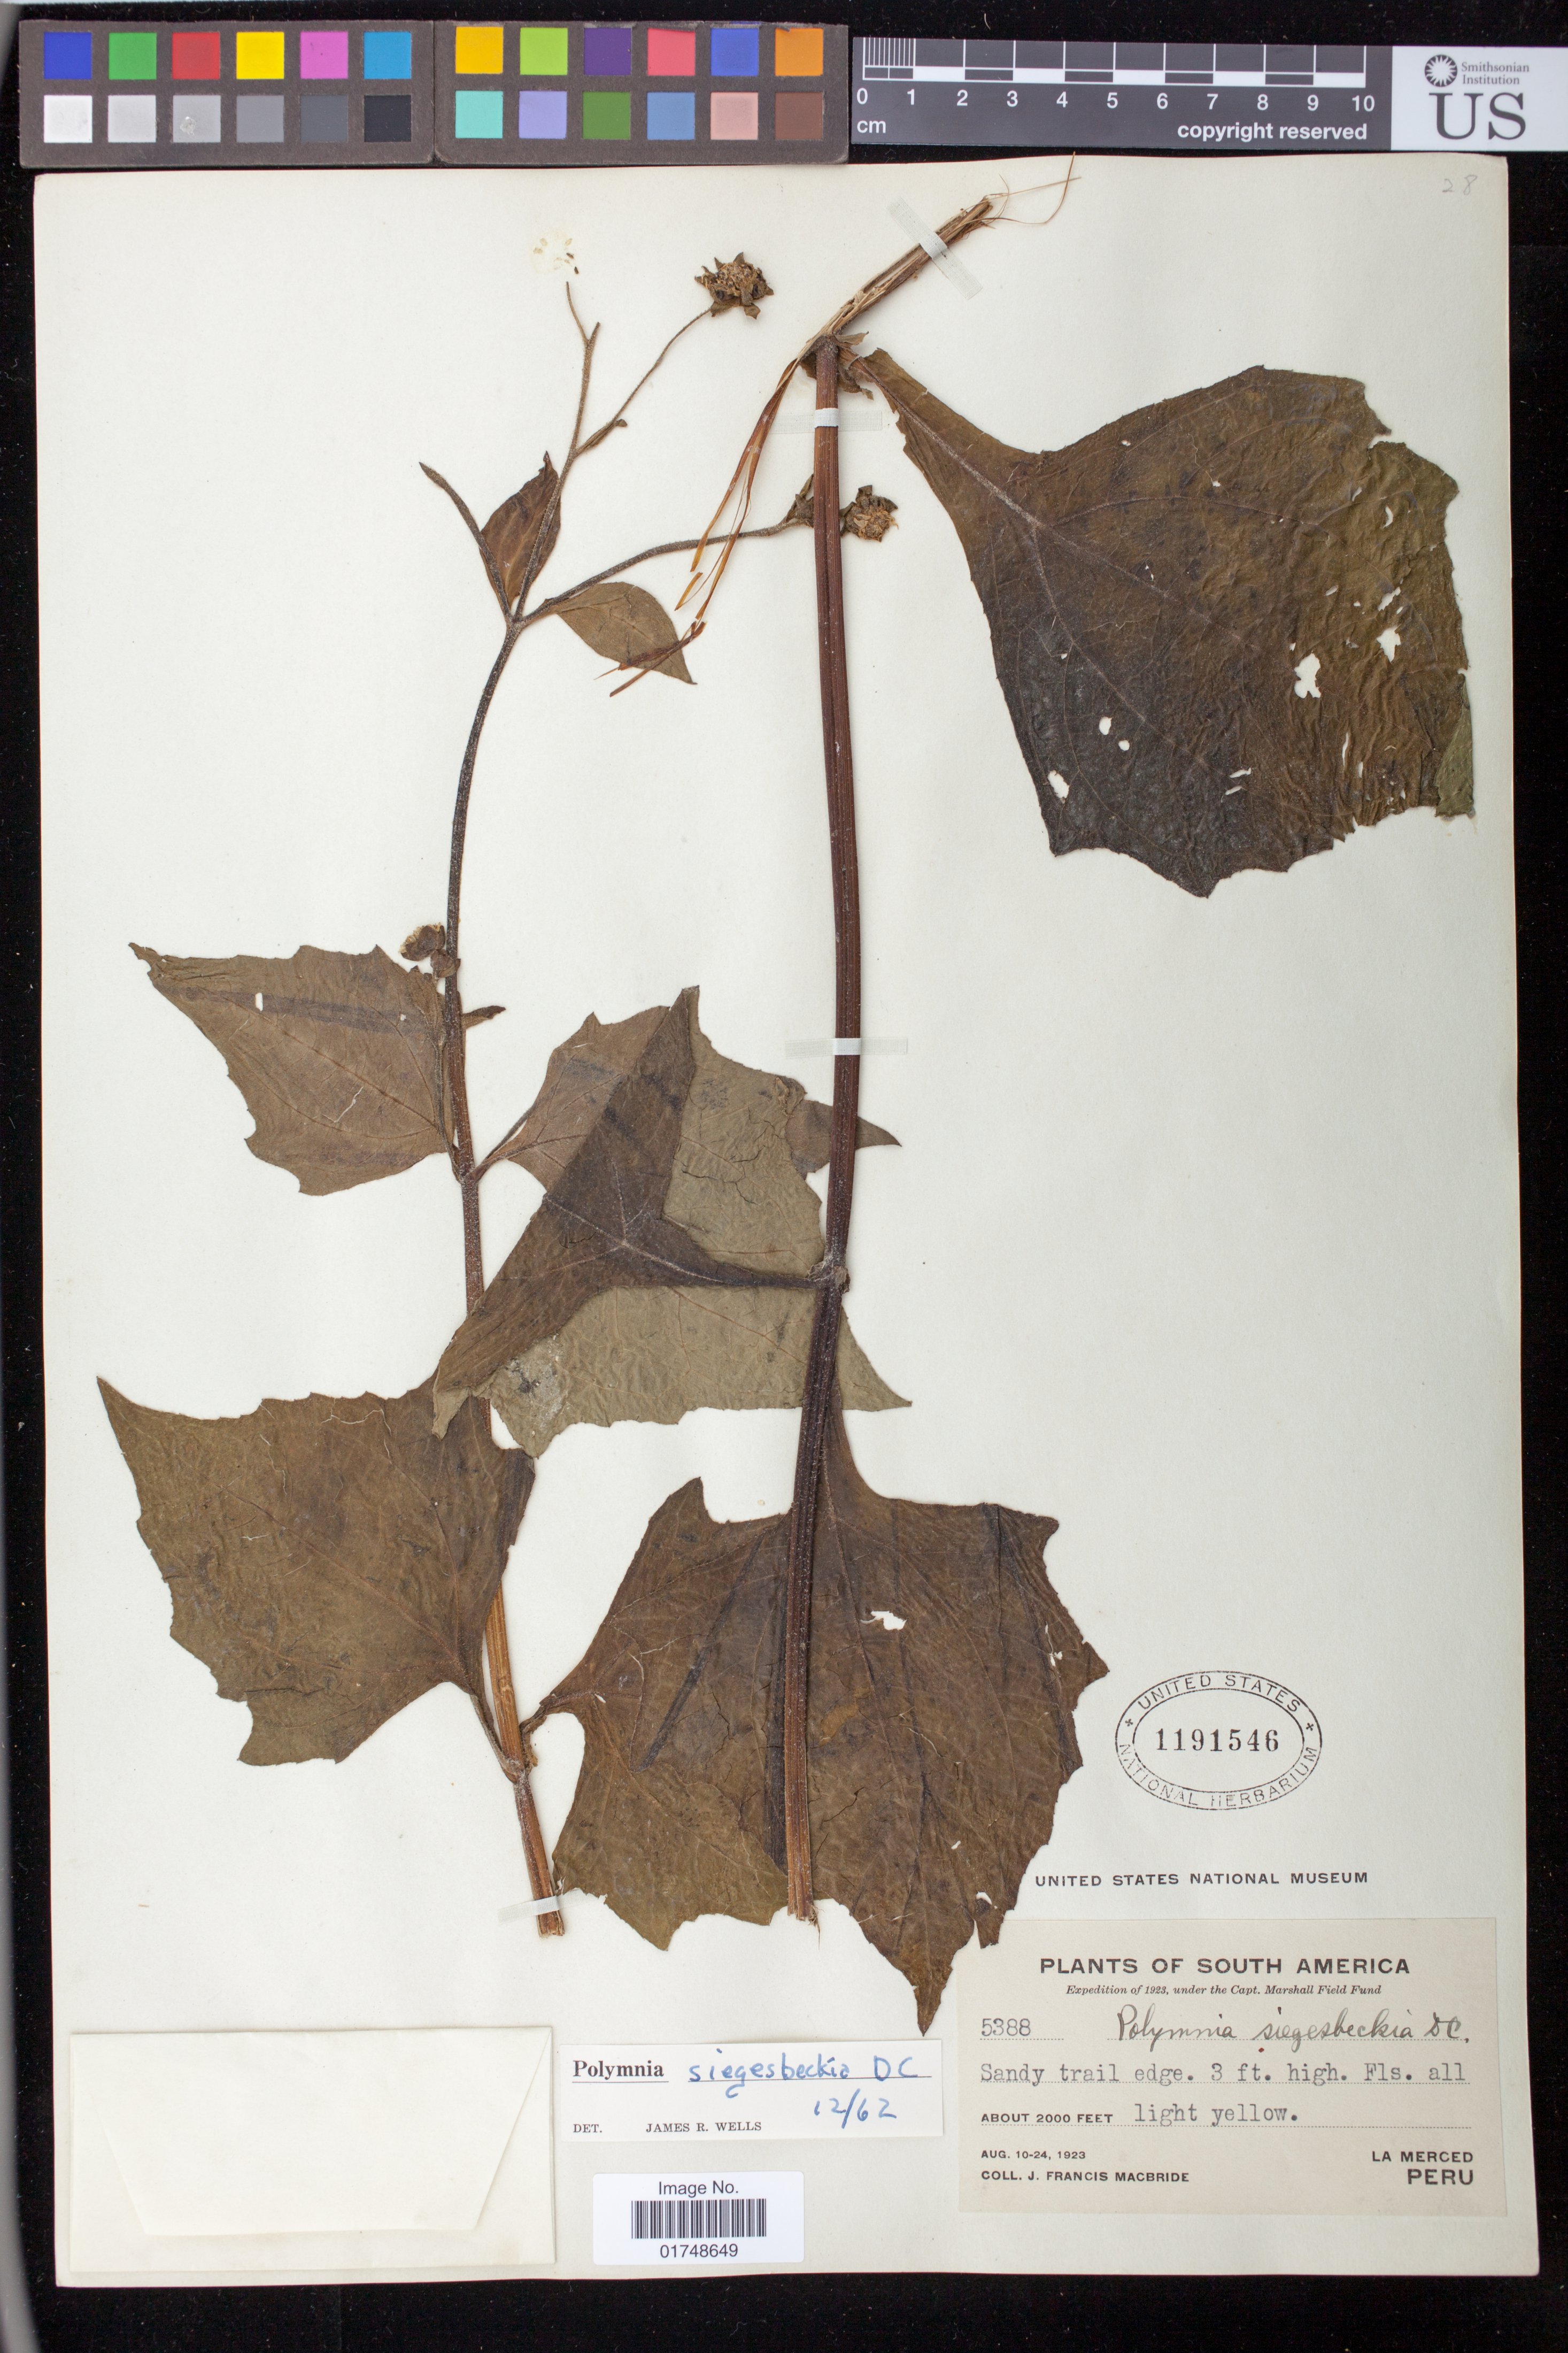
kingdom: Plantae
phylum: Tracheophyta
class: Magnoliopsida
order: Asterales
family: Asteraceae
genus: Smallanthus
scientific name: Smallanthus siegesbeckia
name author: (DC.) H. Rob.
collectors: J. F. Macbride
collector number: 5388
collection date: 1923-08-10/1923-08-24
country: Peru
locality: La Merced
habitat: Sandy trail edge.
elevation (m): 610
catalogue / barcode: US 1191546